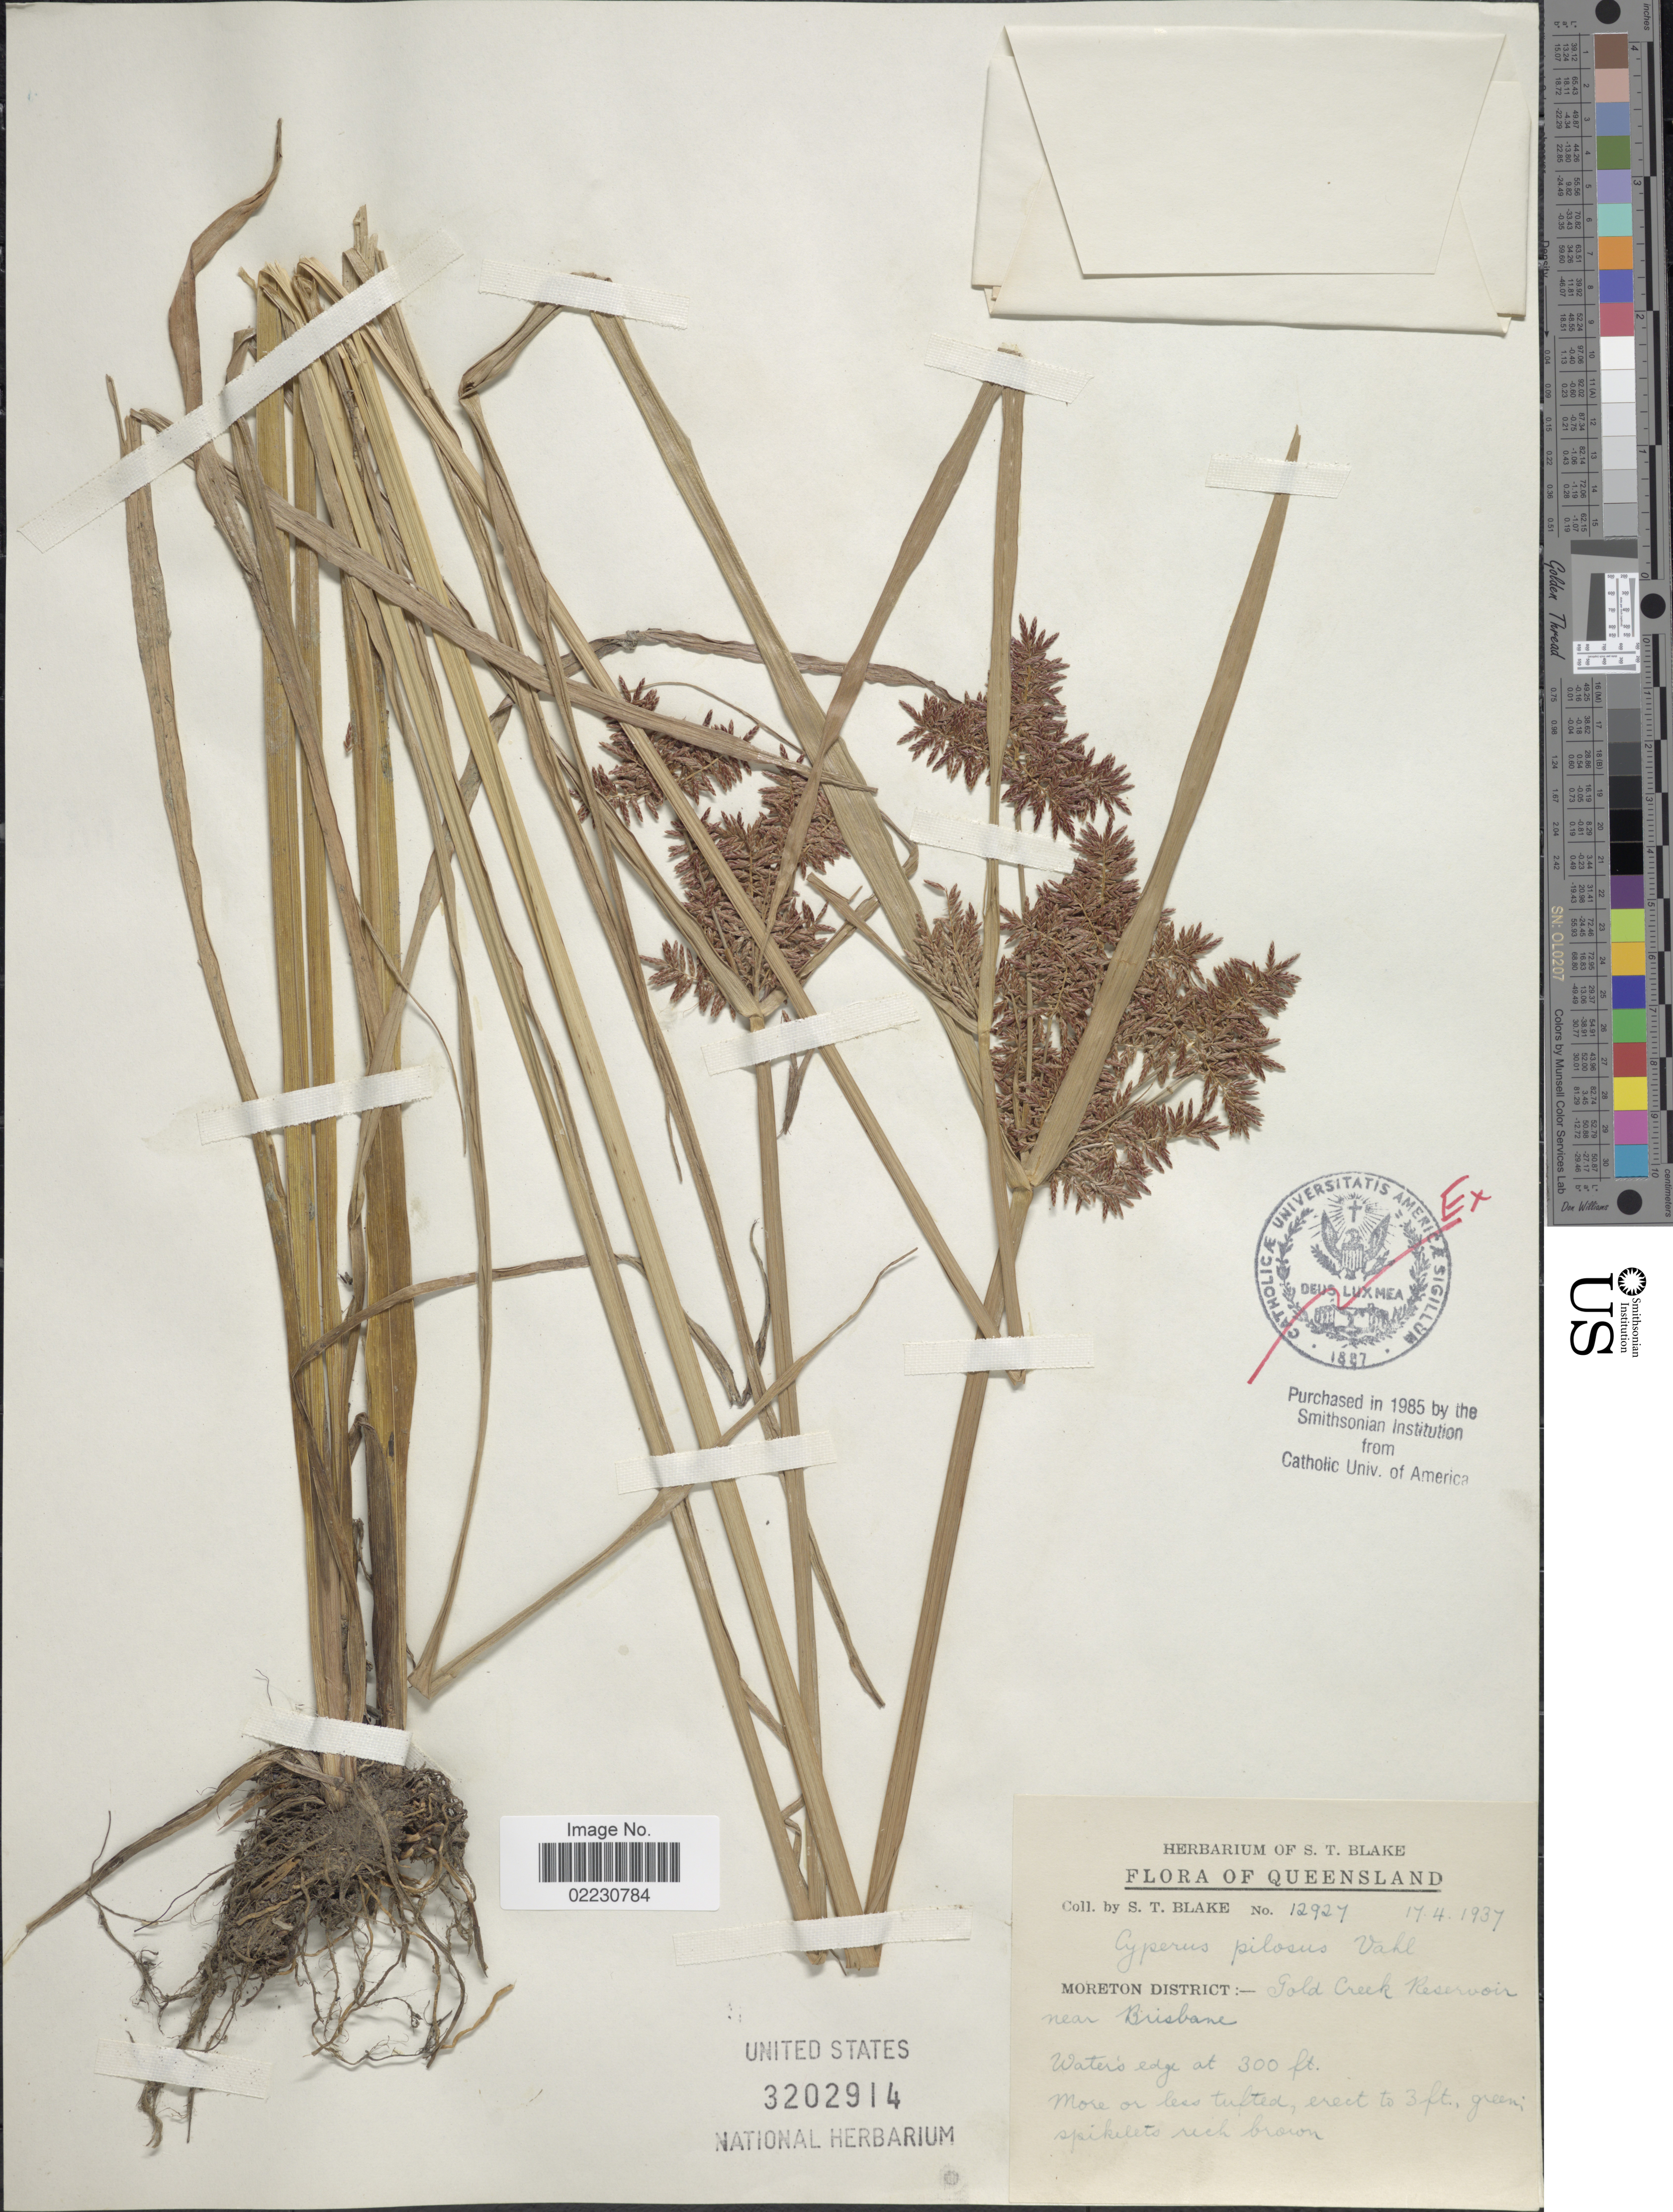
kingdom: Plantae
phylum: Tracheophyta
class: Liliopsida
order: Poales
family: Cyperaceae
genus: Cyperus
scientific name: Cyperus pilosus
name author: Vahl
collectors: S. T. Blake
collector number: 12927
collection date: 1937-04-17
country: Australia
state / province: Queensland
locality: Moreton District, Gold Creek Reservoir near Brisbane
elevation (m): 91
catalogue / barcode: US 3202914